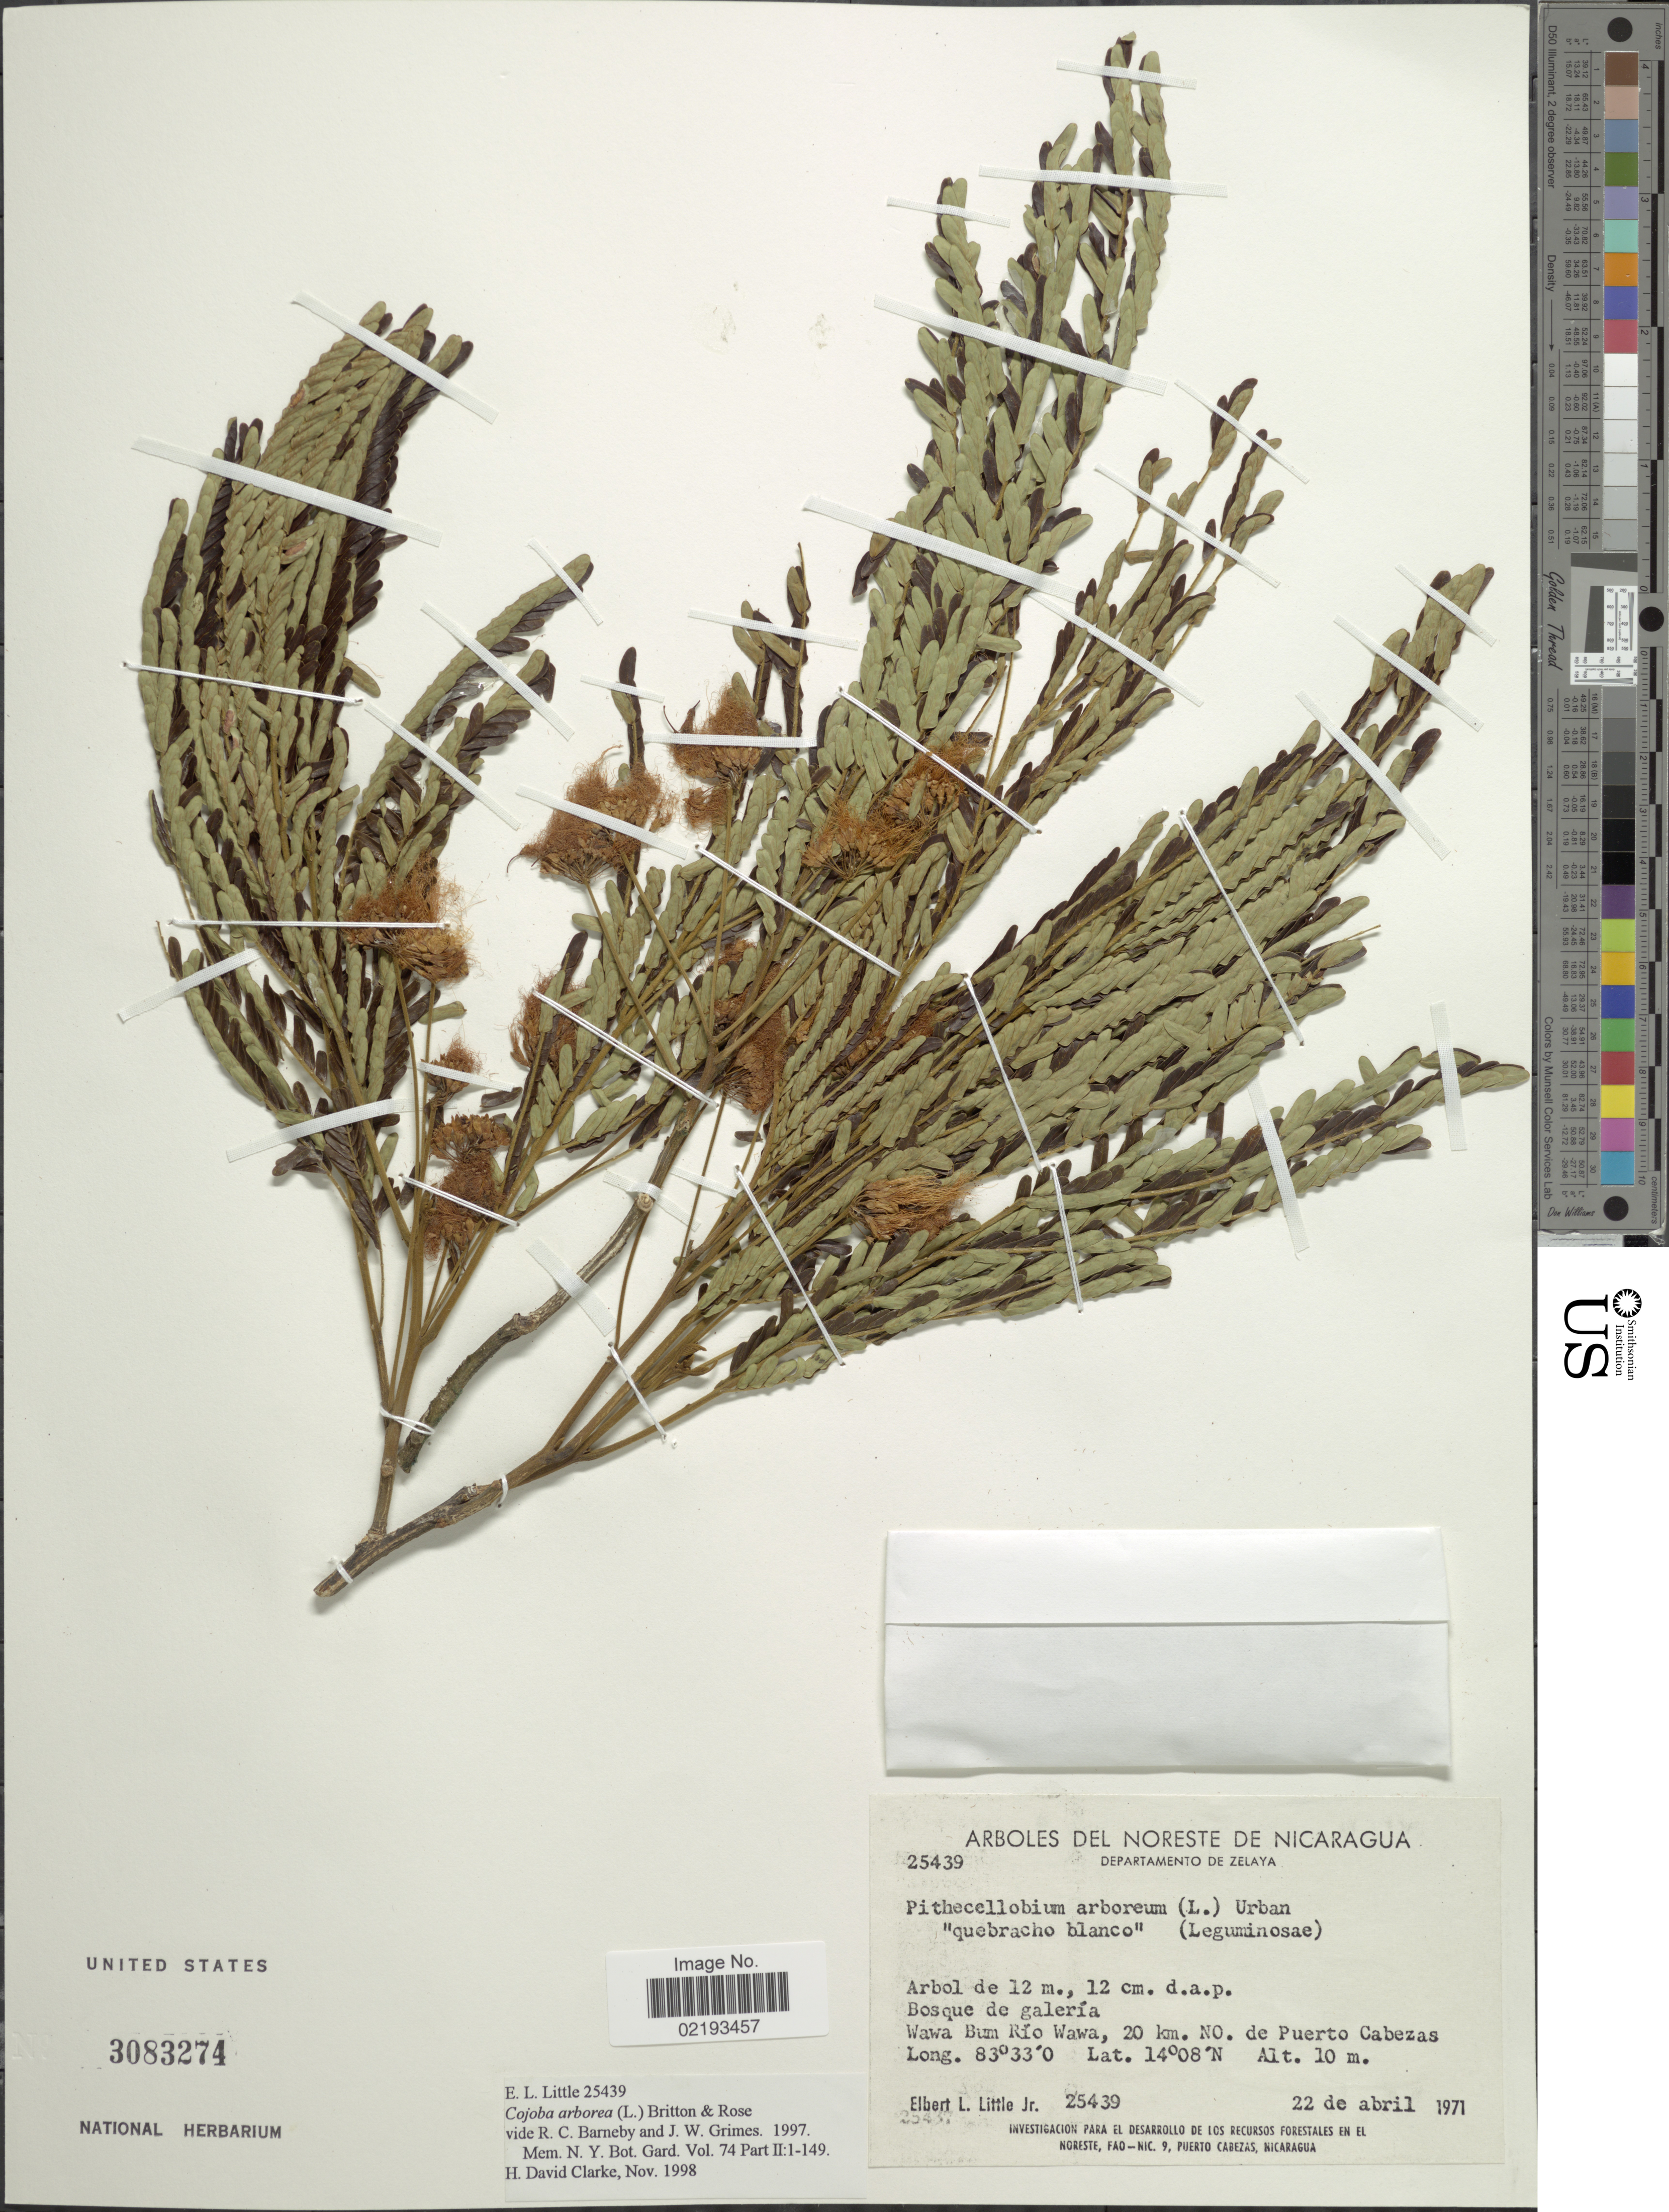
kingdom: Plantae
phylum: Tracheophyta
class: Magnoliopsida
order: Fabales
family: Fabaceae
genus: Cojoba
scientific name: Cojoba arborea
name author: (L.) Britton & Rose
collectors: E. L. Little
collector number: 25439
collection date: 1971-04-22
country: Nicaragua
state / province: Atlantico Norte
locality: Arboles del Noreste de Nicaragua, Departamento de Zelaya, Bosque de galería, Wawa Bum Río Wawa, 20 km NO de Puerto Cabezas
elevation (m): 10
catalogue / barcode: US 3083274